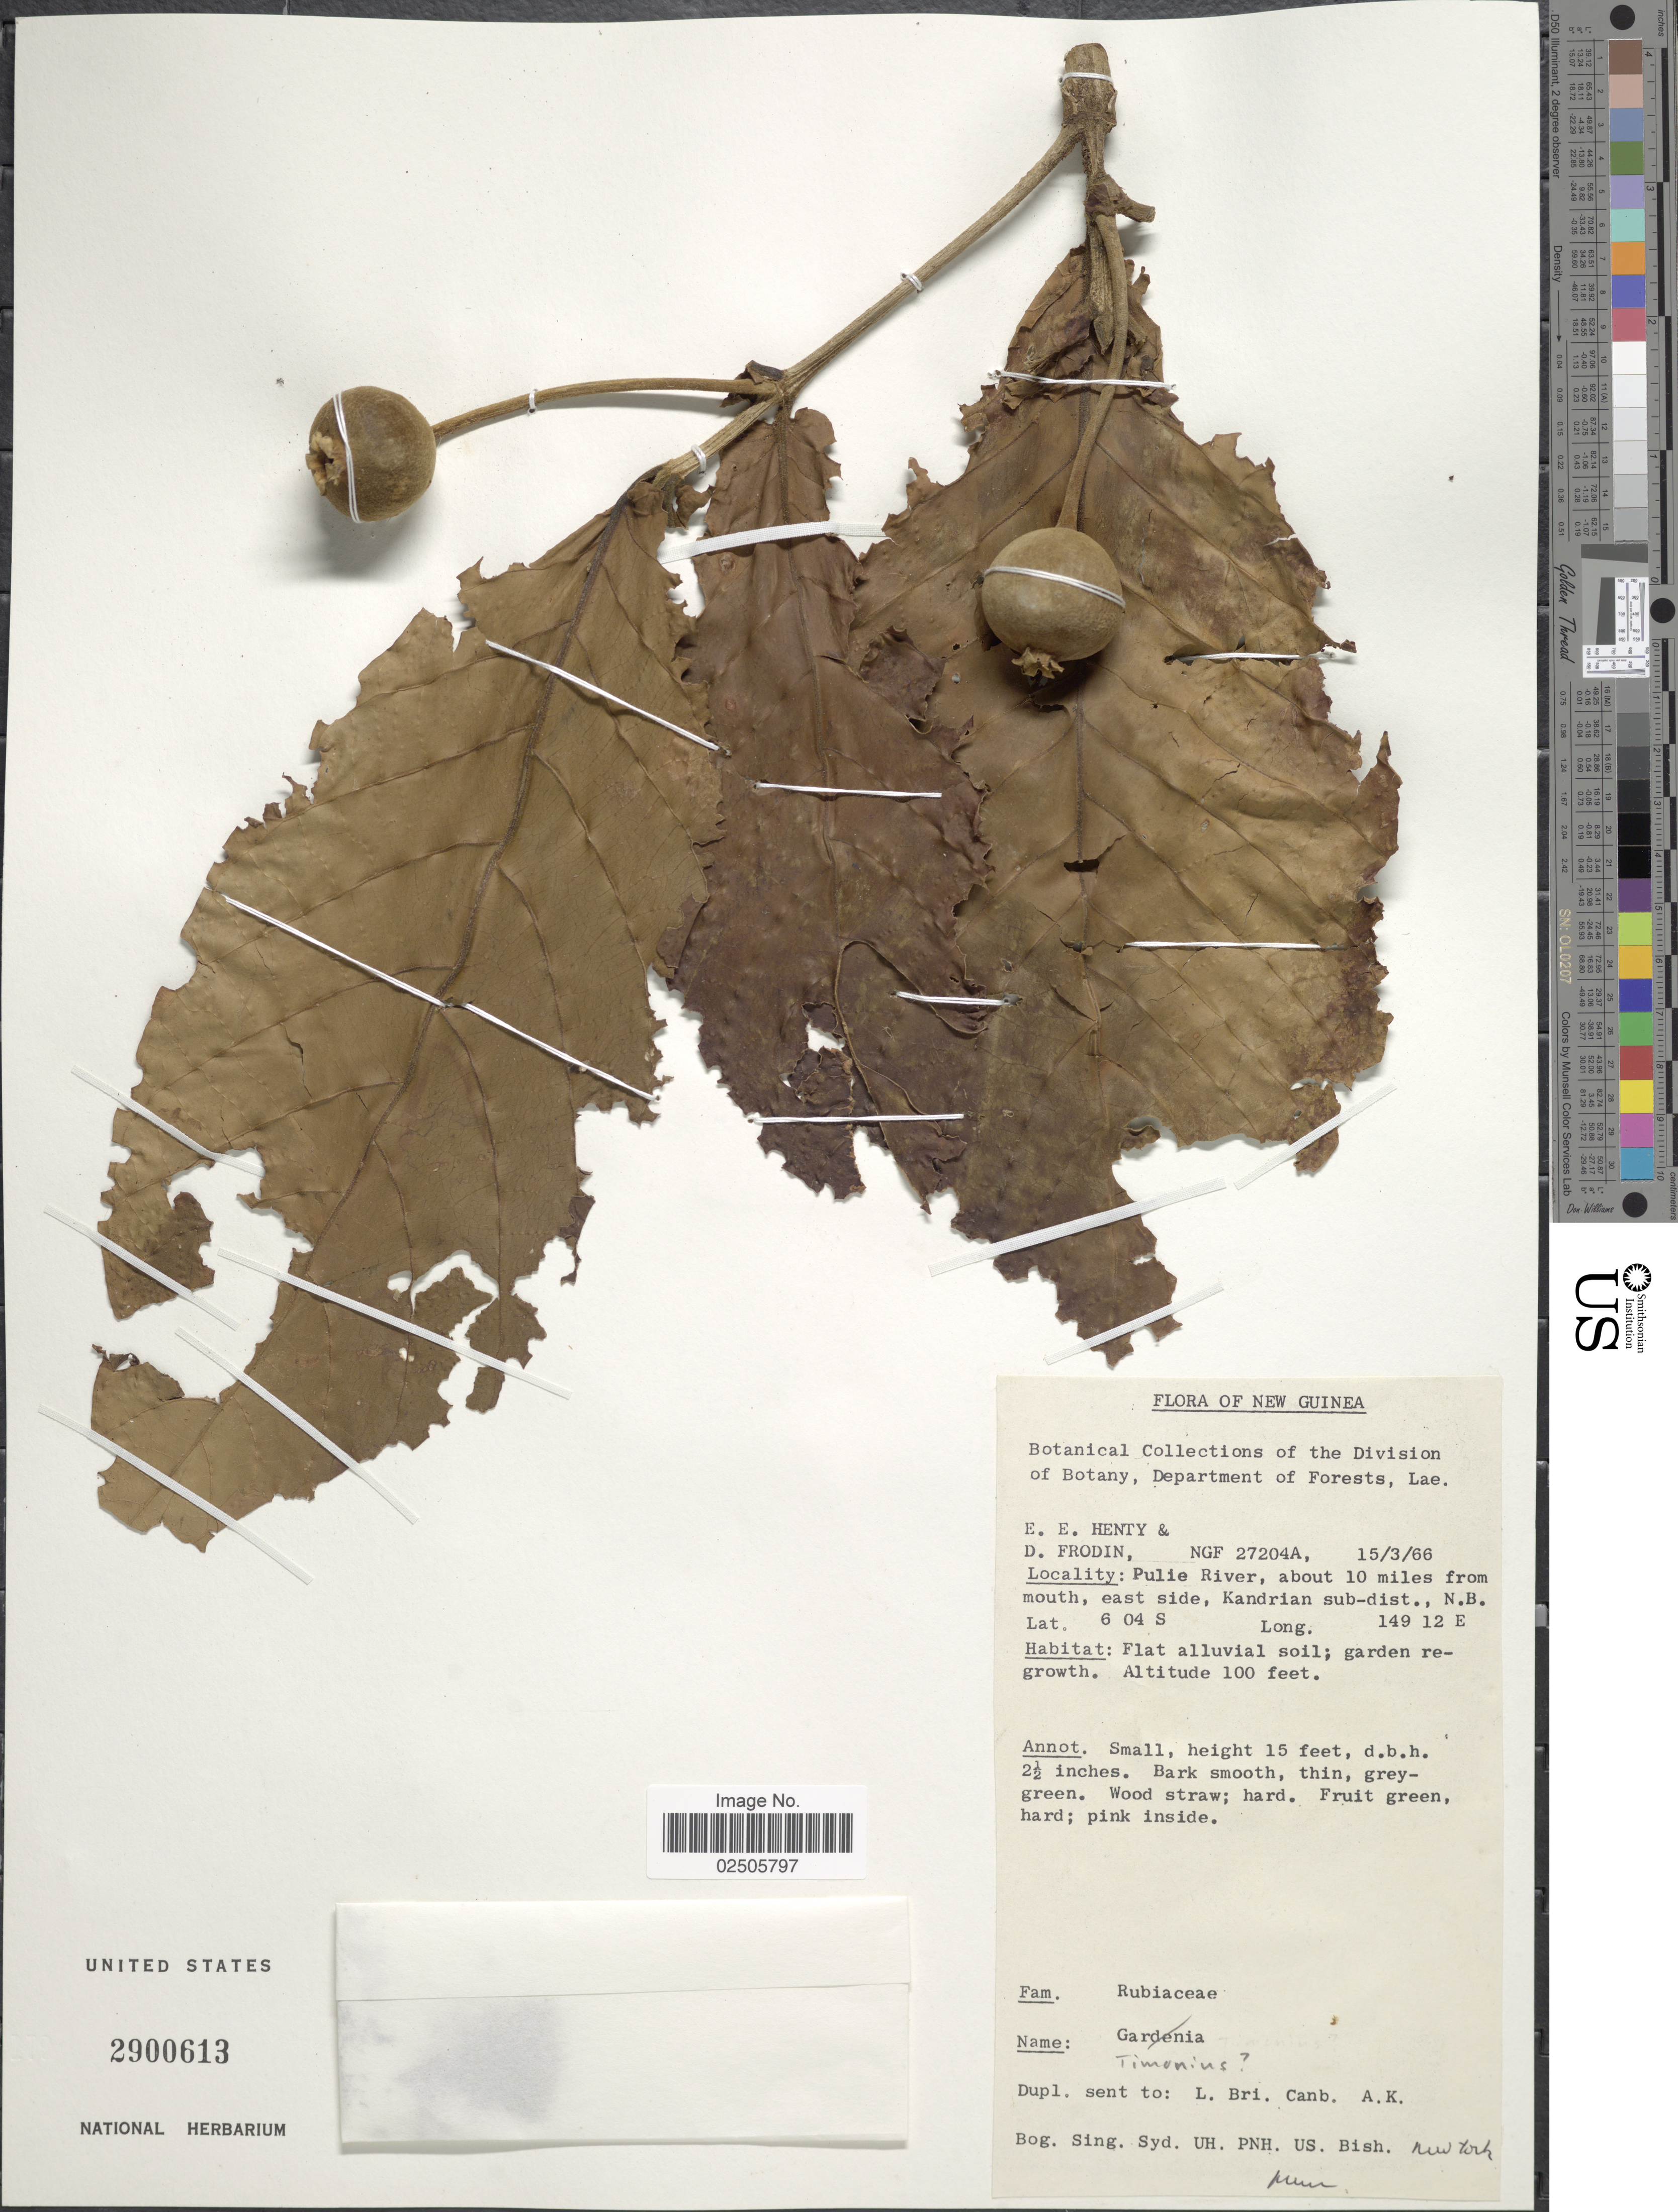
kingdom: Plantae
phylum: Tracheophyta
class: Magnoliopsida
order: Gentianales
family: Rubiaceae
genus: Timonius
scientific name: Timonius sp.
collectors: E. Henty & D. G. Frodin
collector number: NGF27204A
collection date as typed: Transcribed d/m/y: 15/3/66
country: Papua New Guinea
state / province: West New Britain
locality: New Guinea, Pulie River, about 10 miles from mouth, east side, Kandrian sub-dist., N.B.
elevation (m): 30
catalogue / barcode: US 2900613